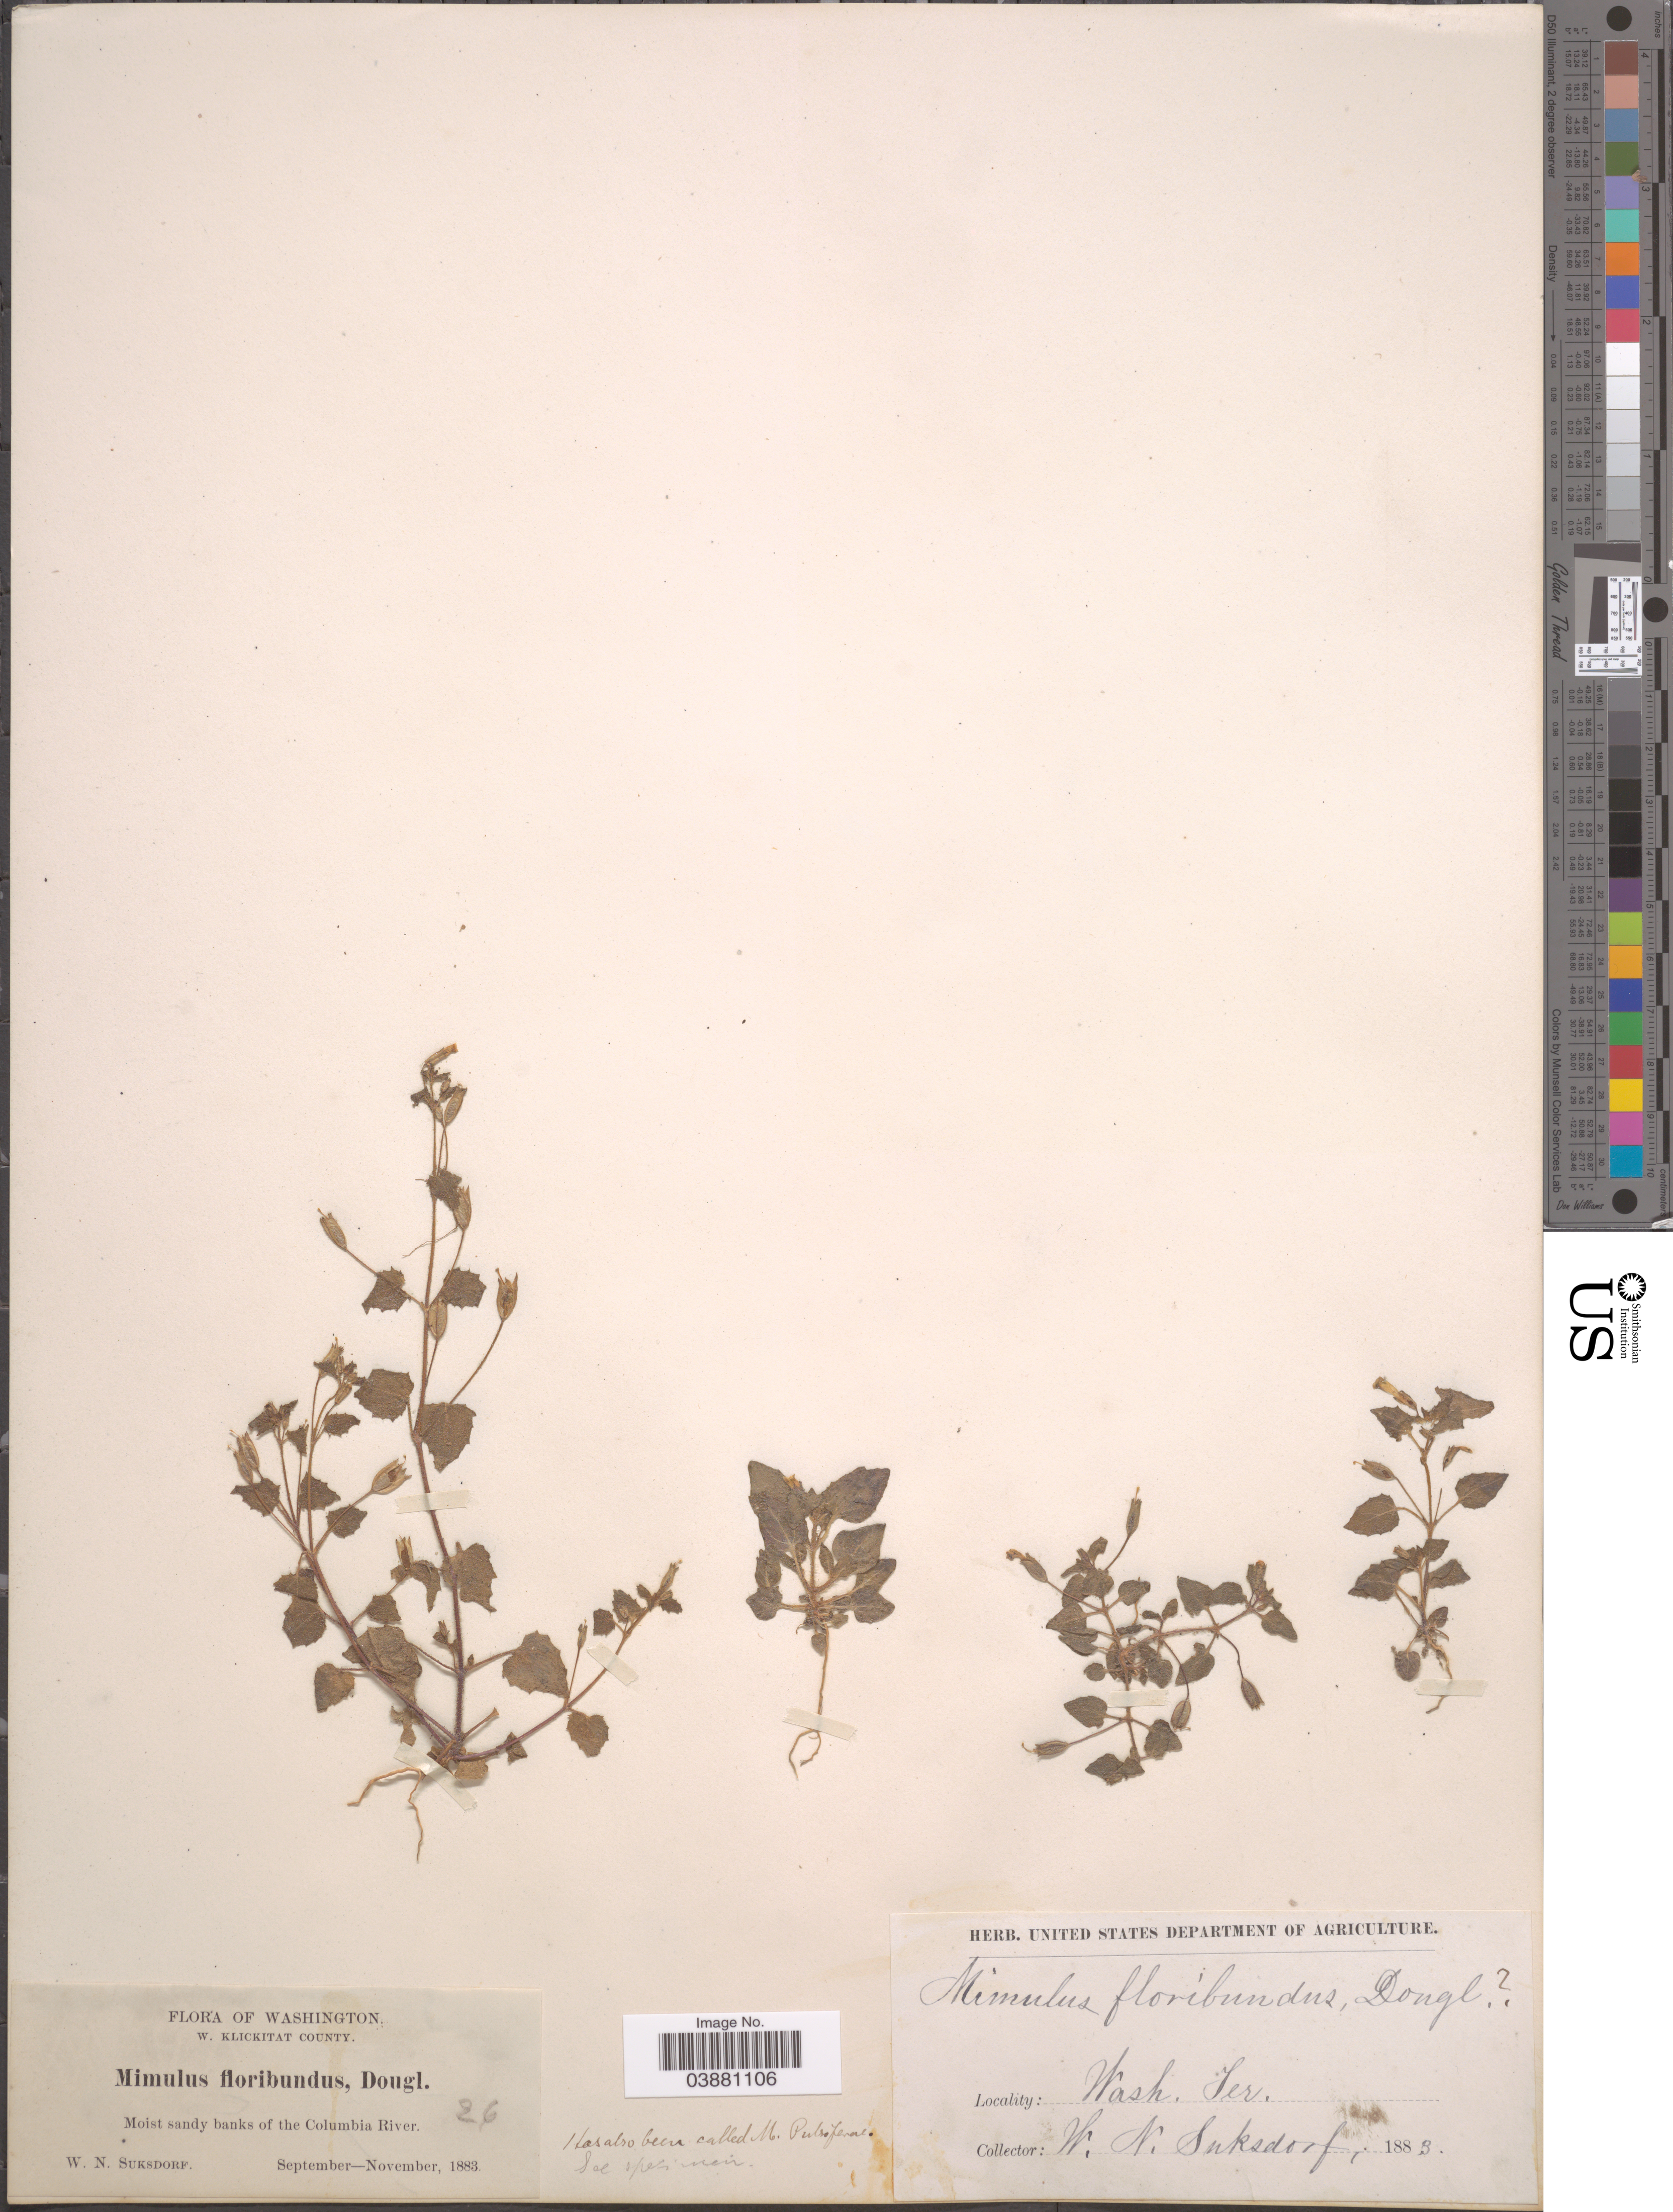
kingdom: Plantae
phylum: Tracheophyta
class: Magnoliopsida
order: Lamiales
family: Phrymaceae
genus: Mimulus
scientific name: Mimulus floribundus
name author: Douglas ex Lindl.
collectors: W. N. Suksdorf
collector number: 26?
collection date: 1883-09/1883-11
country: United States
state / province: Washington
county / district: Klickitat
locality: W. Klickitat County. Banks of the Columbia River. Wash. Ter.